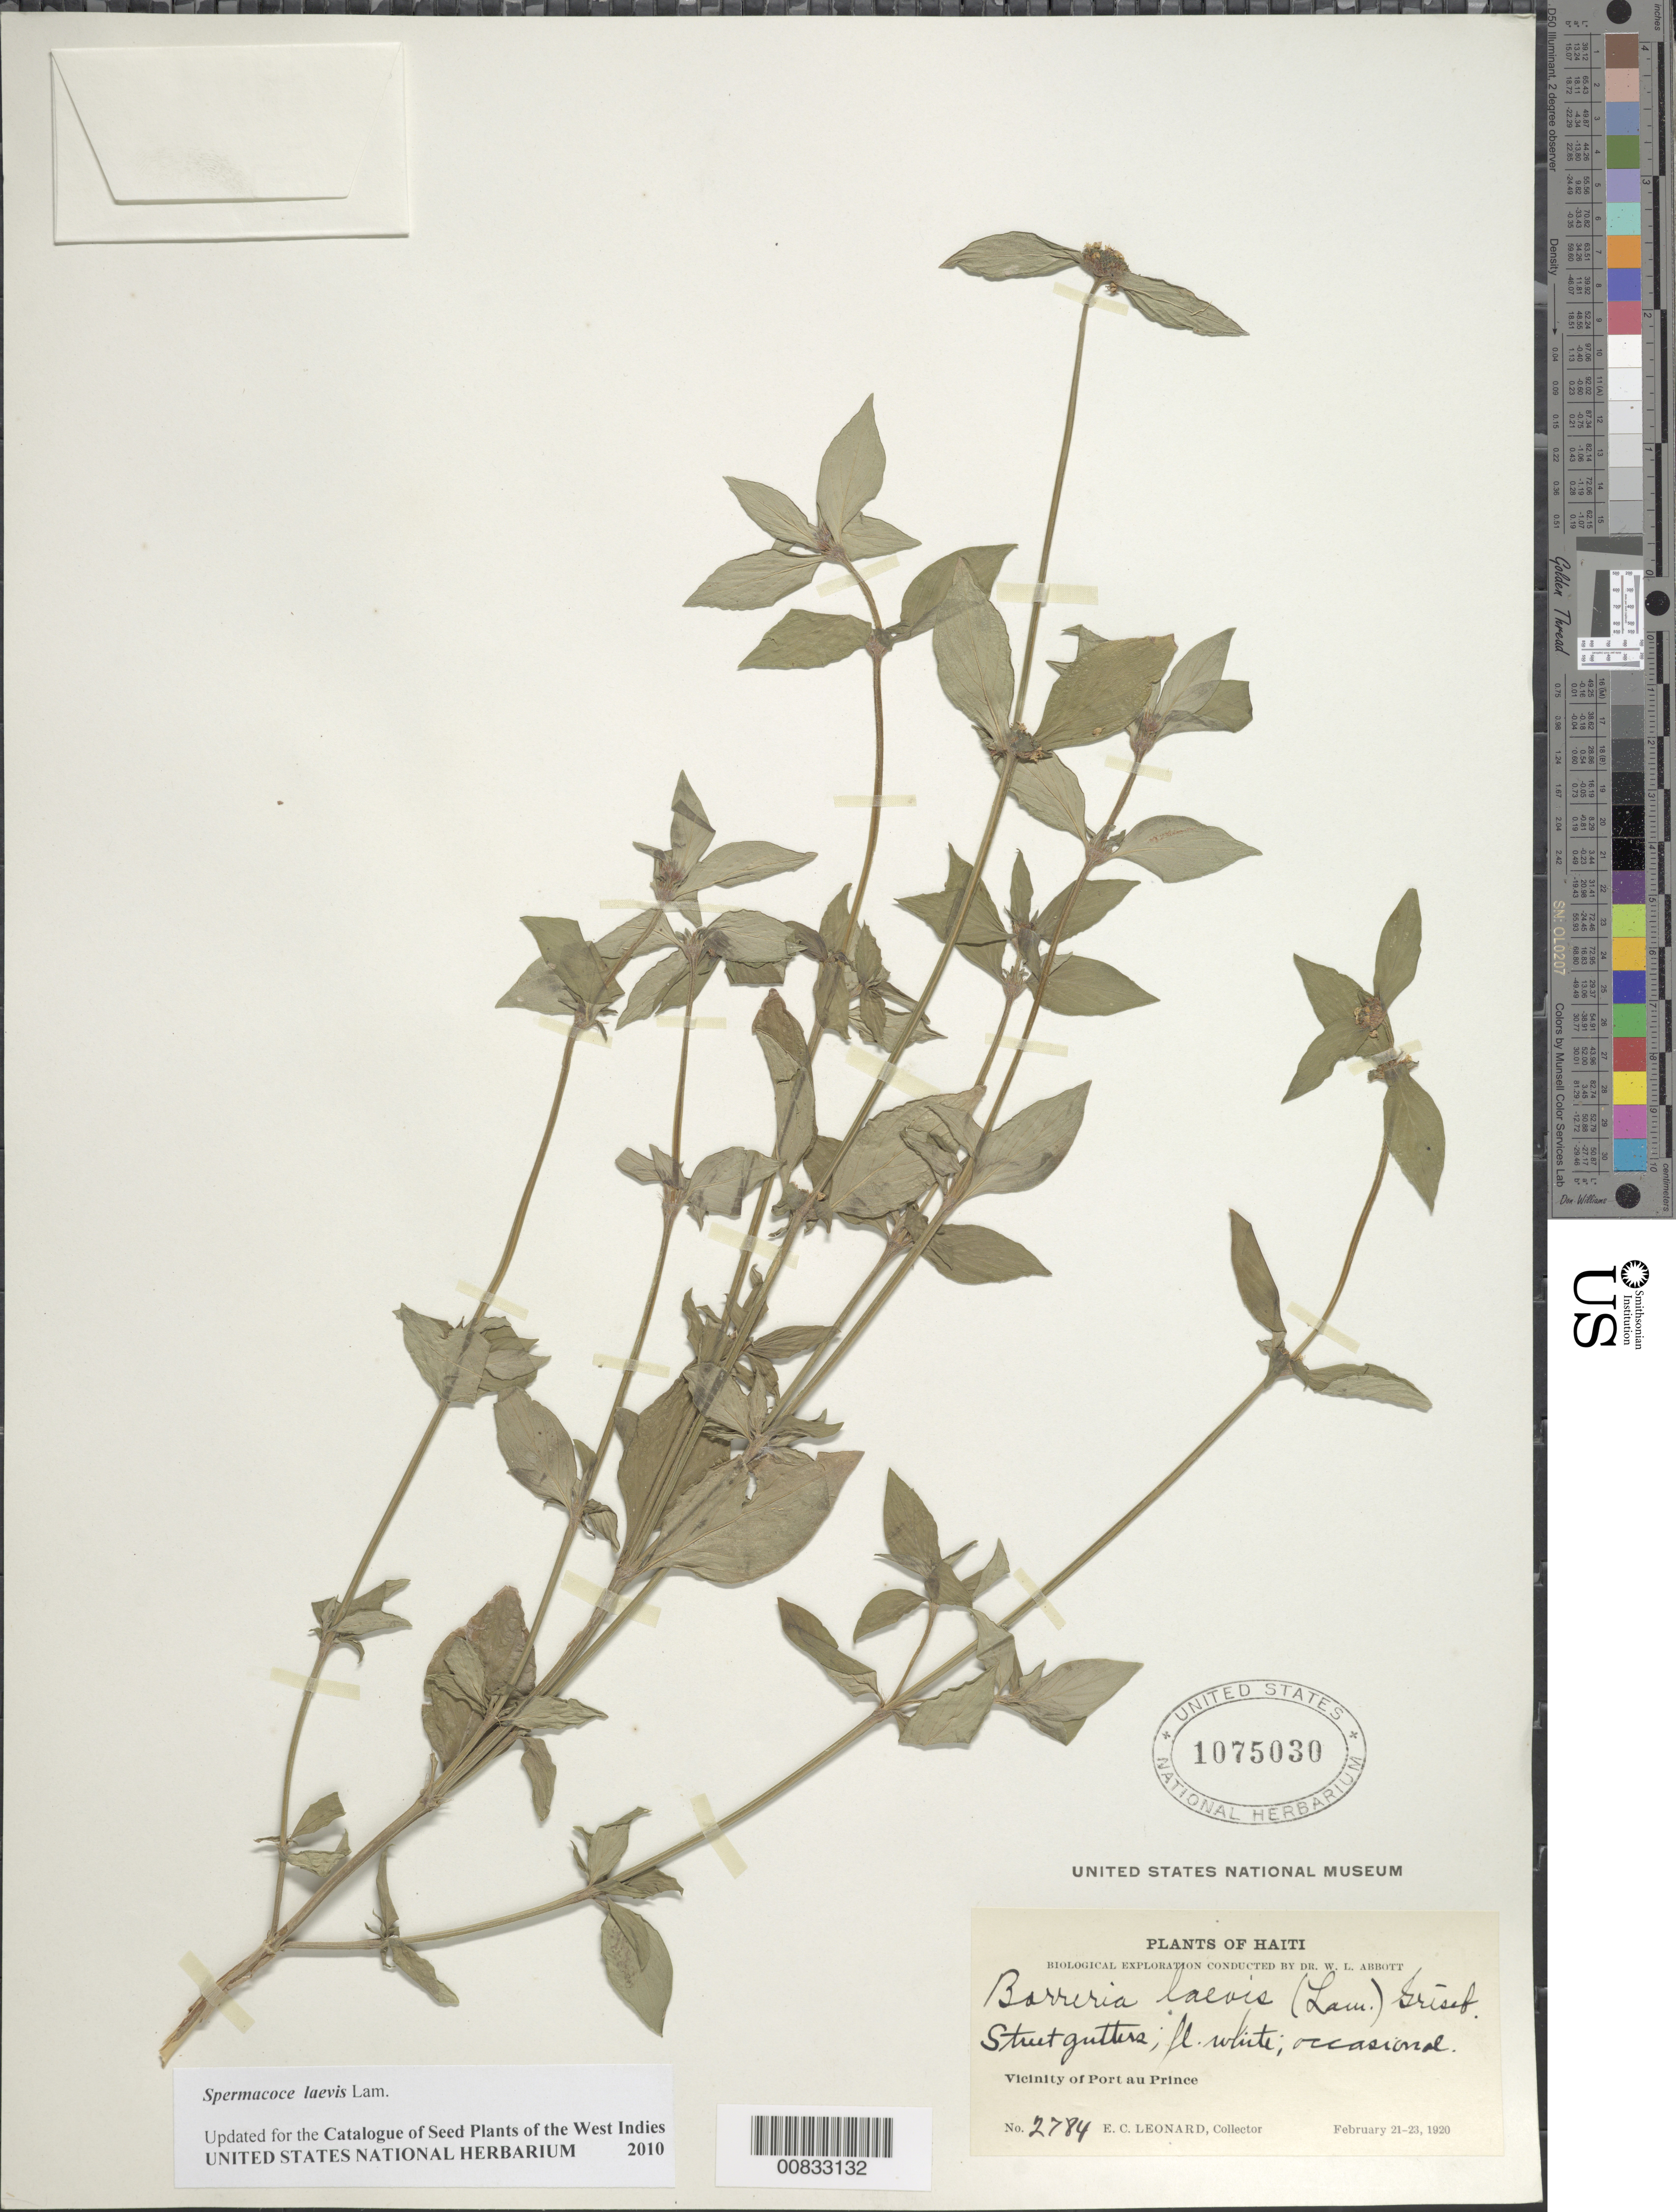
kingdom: Plantae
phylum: Tracheophyta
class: Magnoliopsida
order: Gentianales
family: Rubiaceae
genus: Spermacoce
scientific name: Spermacoce laevis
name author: Lam.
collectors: E. C. Leonard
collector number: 2784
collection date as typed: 21 Feb 1920 to 23 Feb 1920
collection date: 1920-02-21/1920-02-23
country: Haiti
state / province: Ouest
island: Hispaniola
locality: Vicinity of Port au Prince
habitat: Street gutters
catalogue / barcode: US 1075030